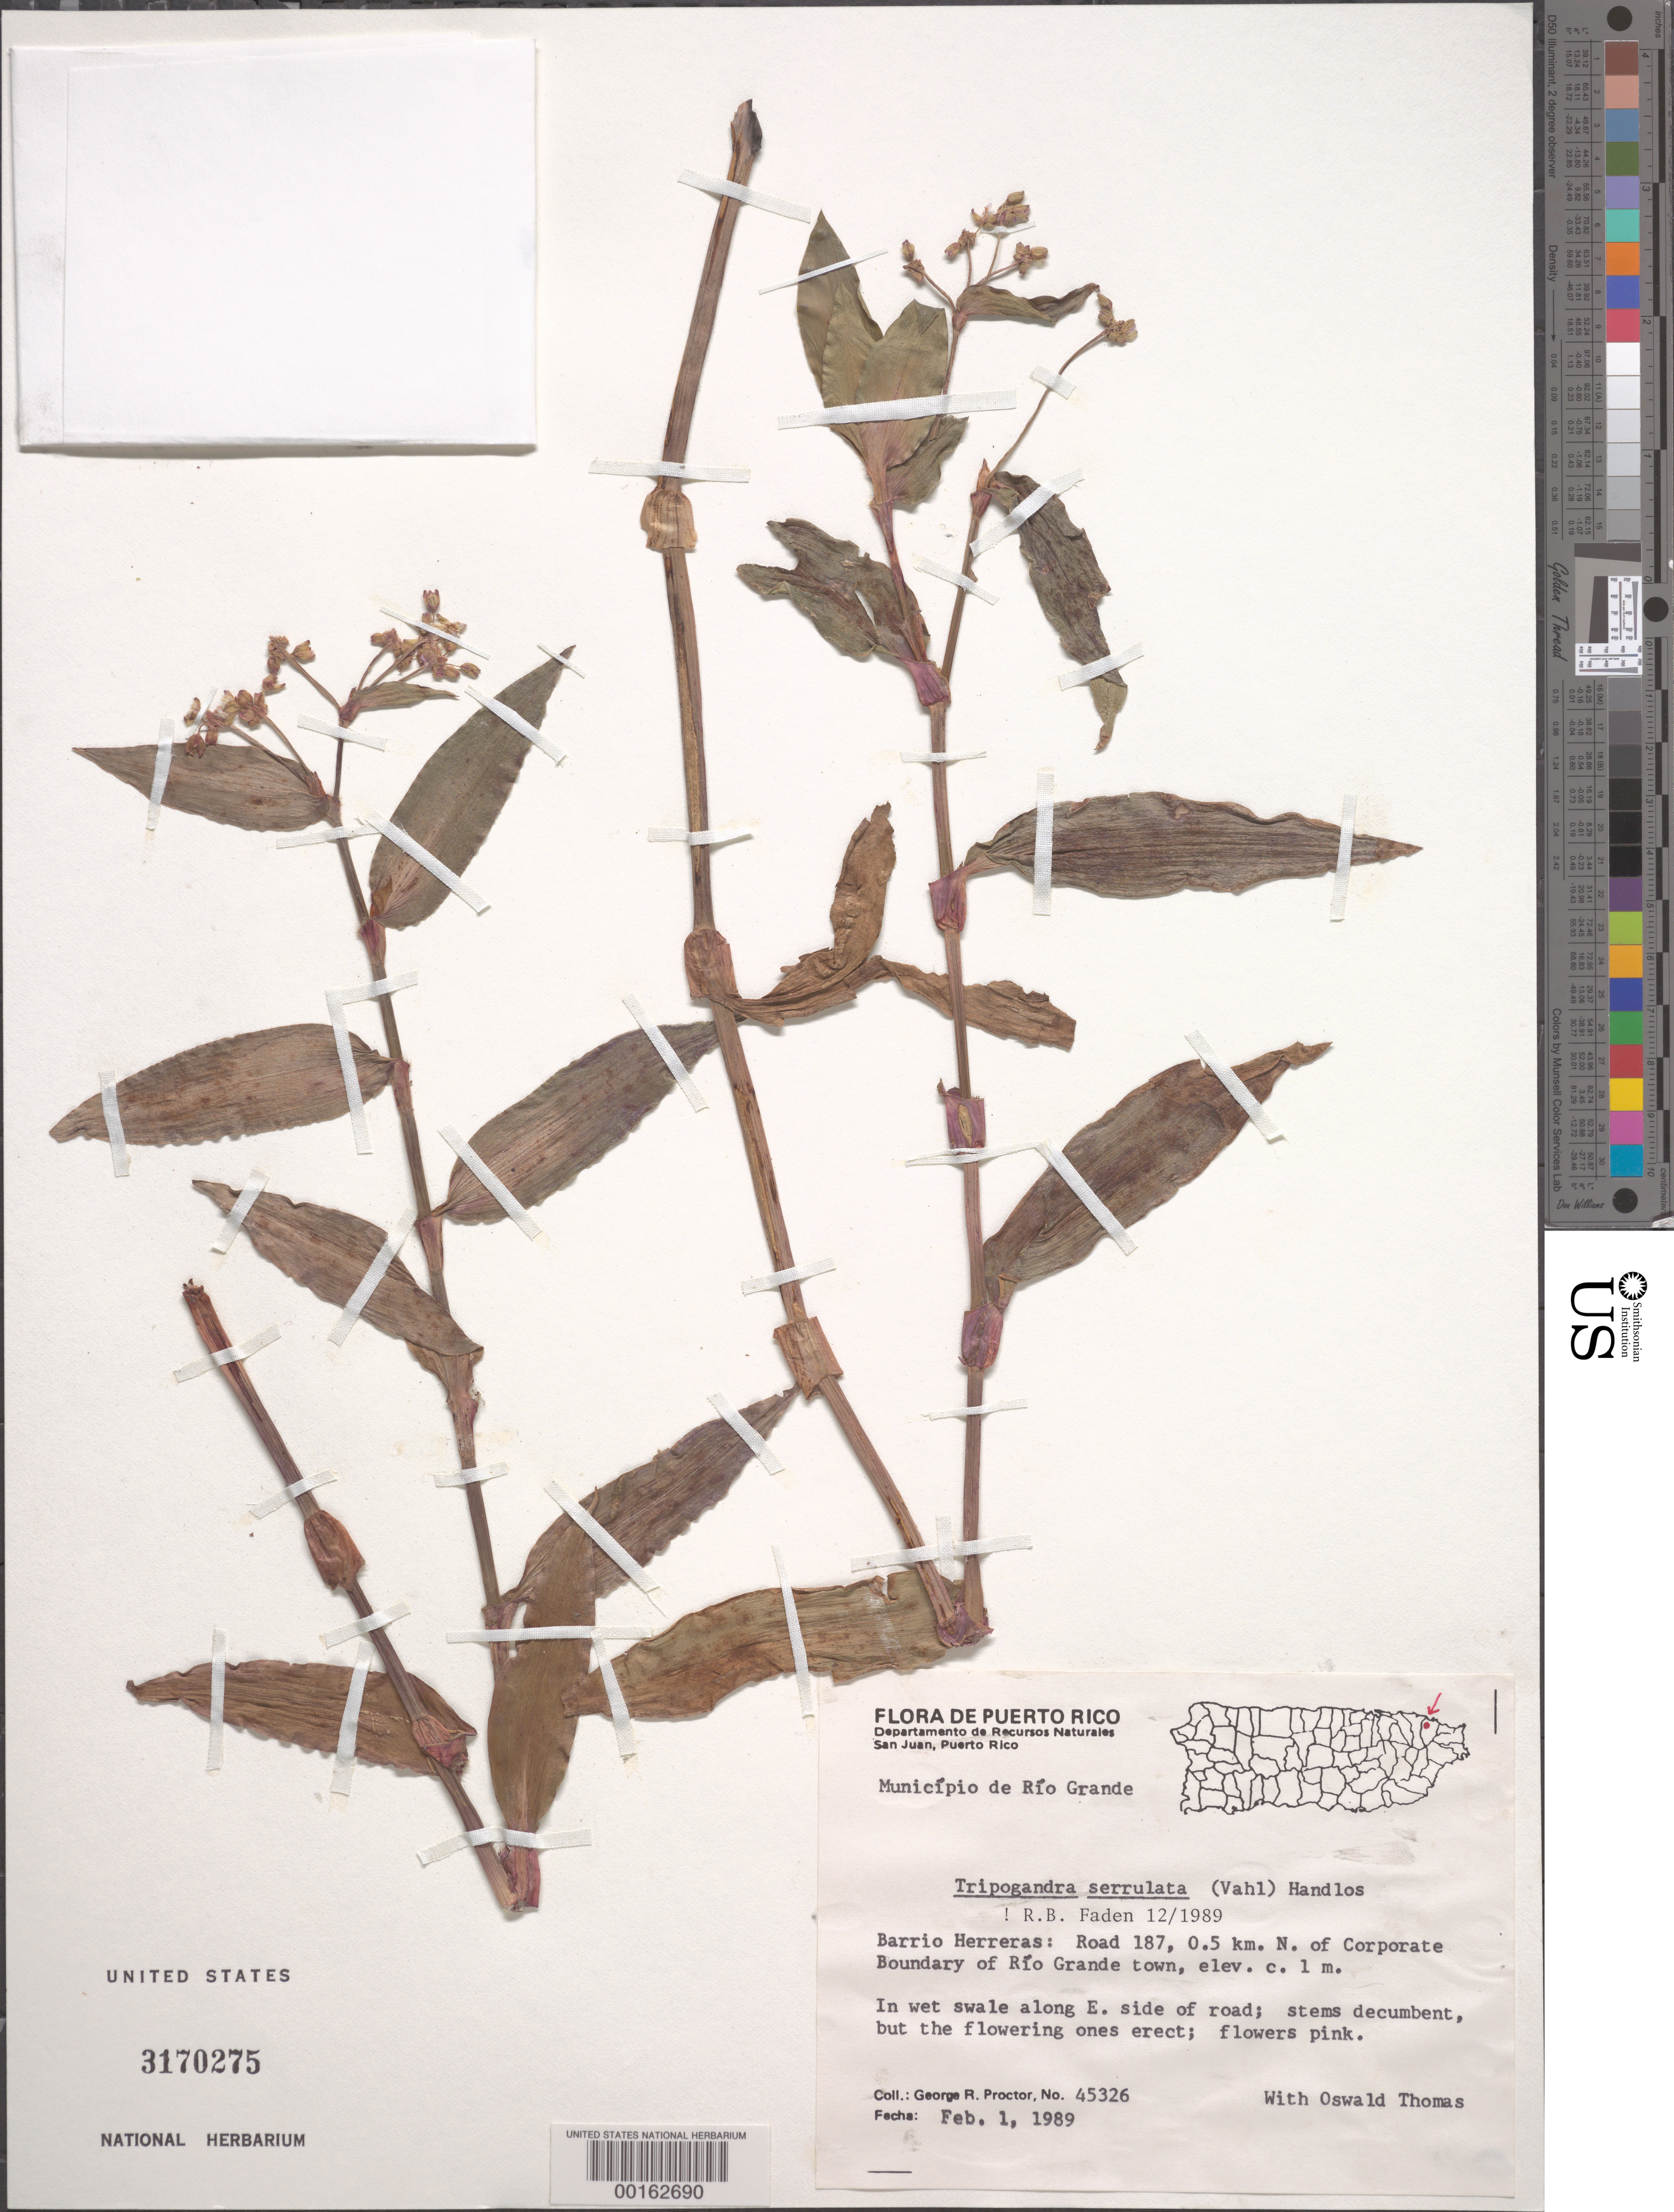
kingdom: Plantae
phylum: Tracheophyta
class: Liliopsida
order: Commelinales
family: Commelinaceae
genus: Tripogandra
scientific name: Tripogandra serrulata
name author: (Vahl) Handlos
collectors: G. R. Proctor & O. Thomas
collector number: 45326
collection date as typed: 01 Feb 1989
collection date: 1989-02-01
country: Puerto Rico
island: Greater Antilles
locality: Rio grande, barrio herreras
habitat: In wet swale along e side of road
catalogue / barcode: US 3170275